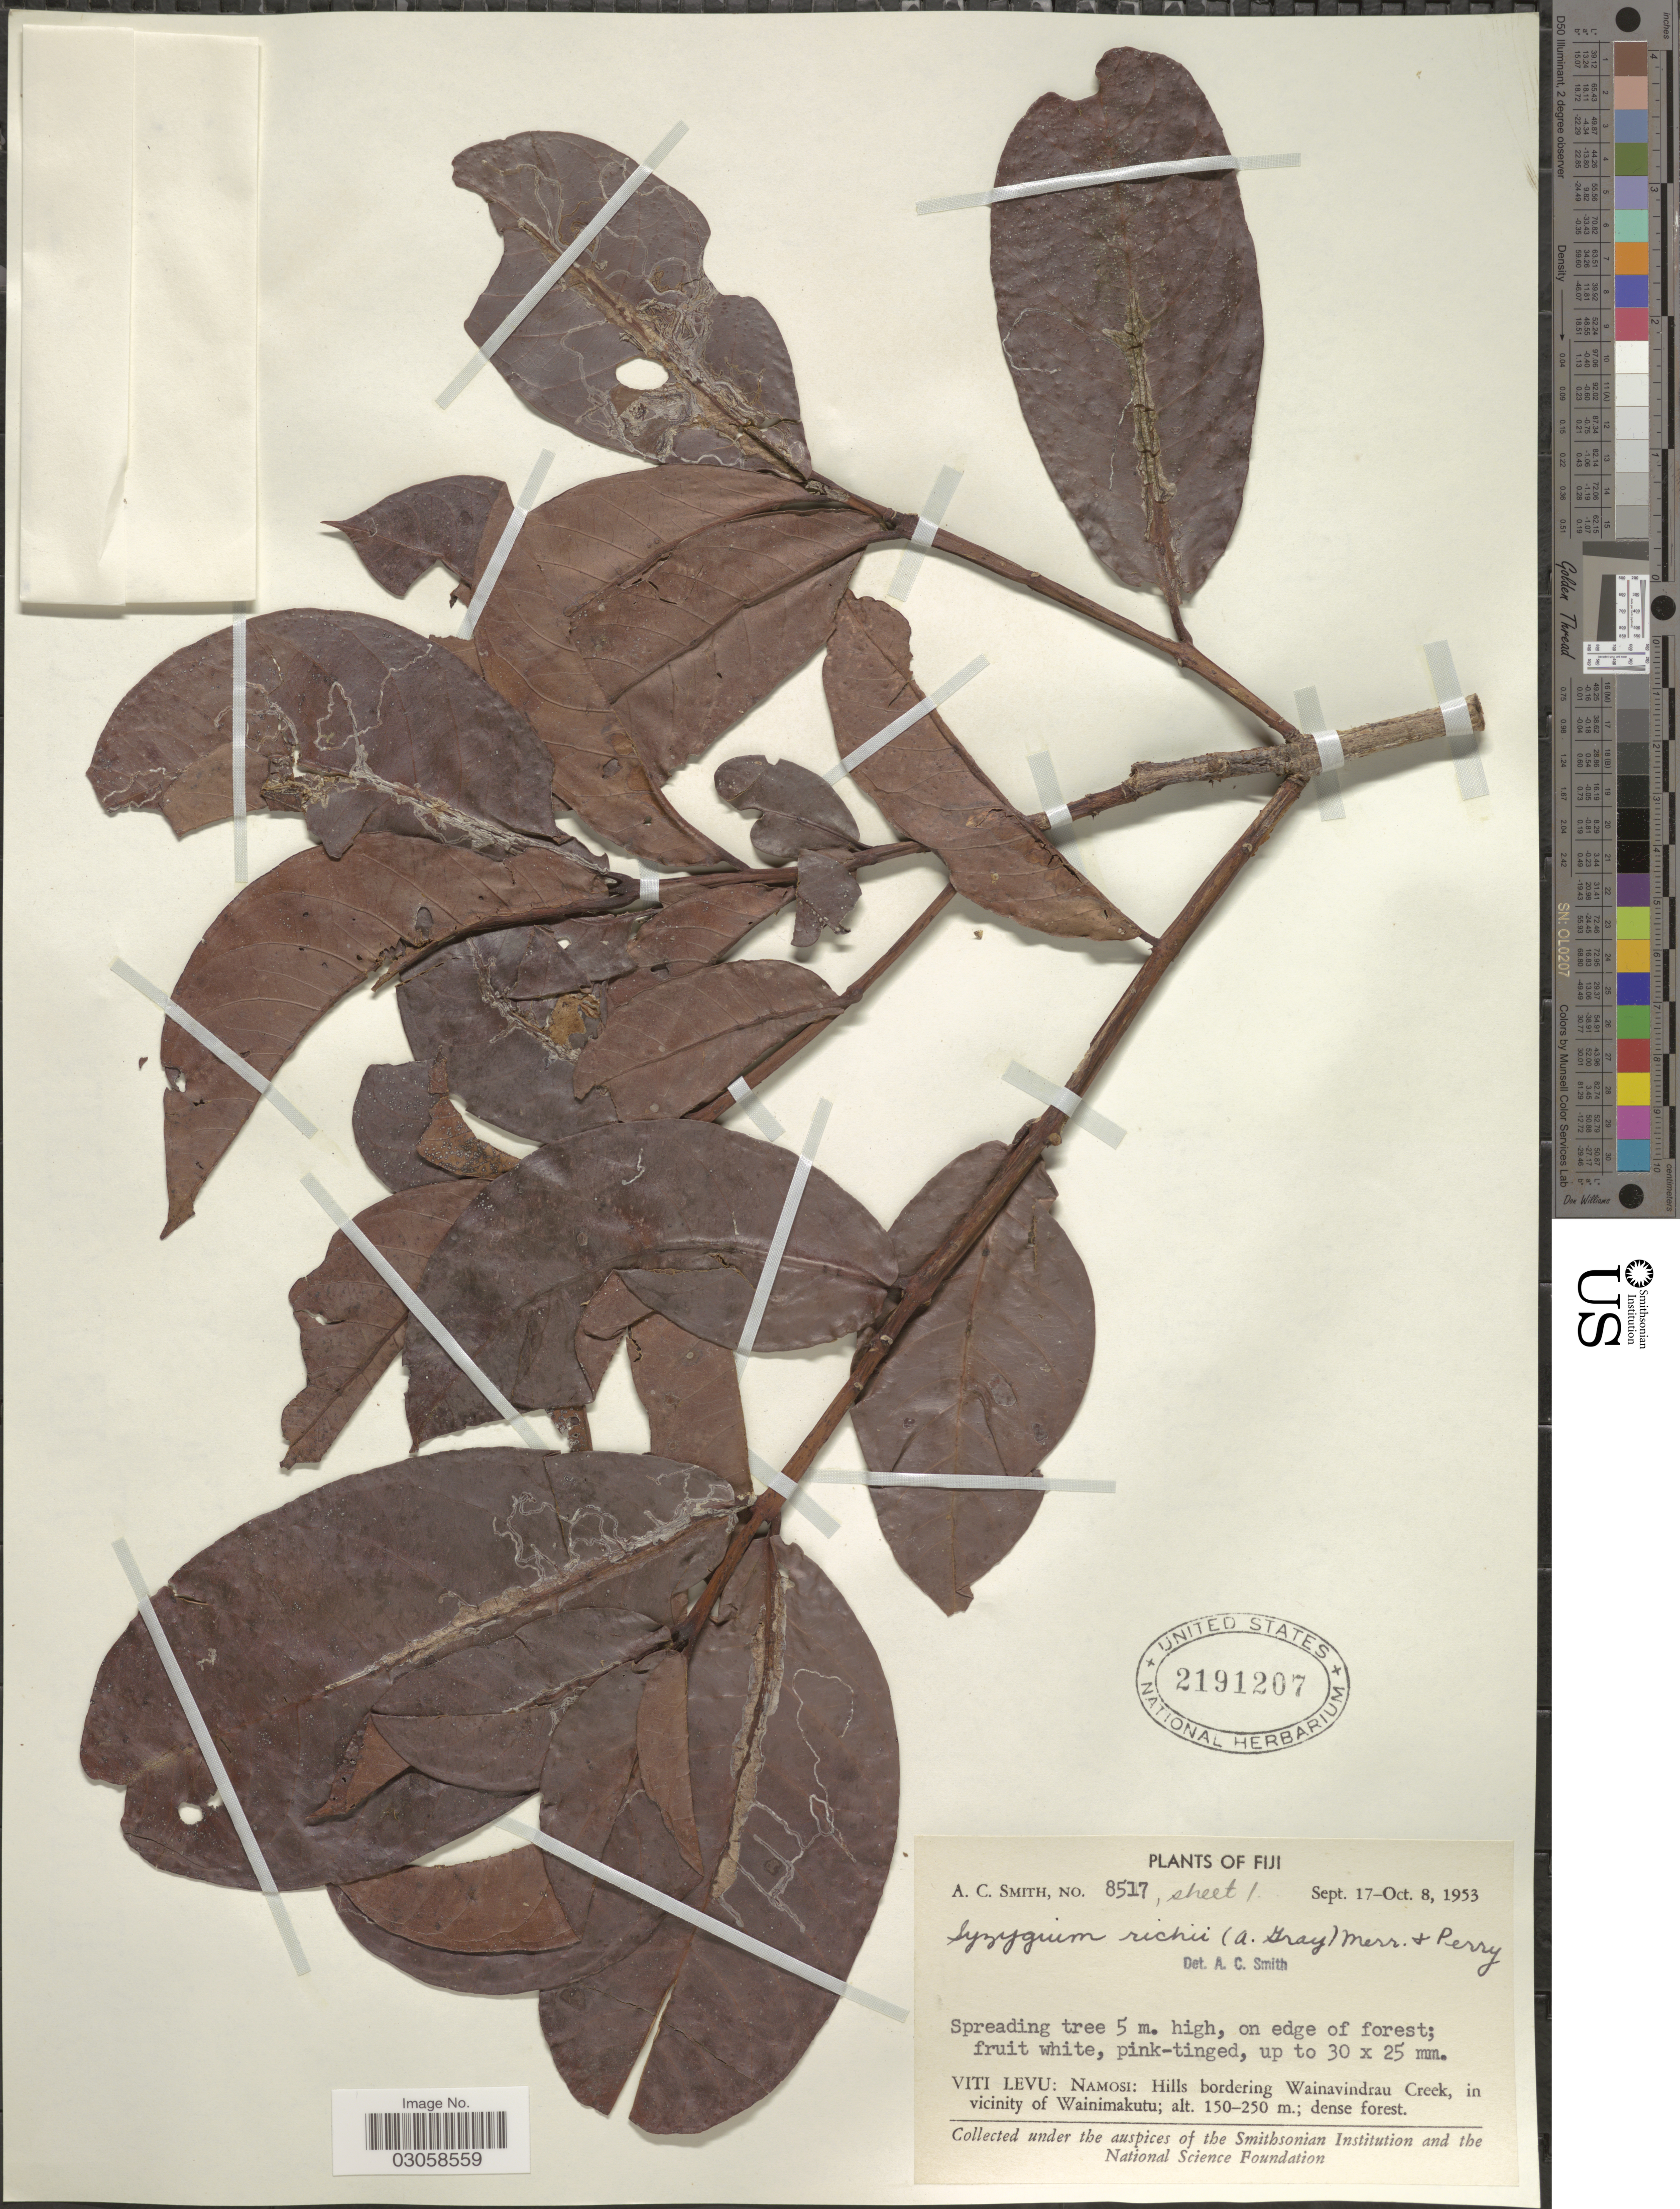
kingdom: Plantae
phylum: Tracheophyta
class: Magnoliopsida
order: Myrtales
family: Myrtaceae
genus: Syzygium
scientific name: Syzygium richii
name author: (A. Gray) Merr. & L.M. Perry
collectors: A. C. Smith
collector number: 8517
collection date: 1953-09-17/1953-10-08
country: Fiji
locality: Viti Levu: Namosi: Hills bordering Wainavindrau Creek, in vicinity of Wainimakutu.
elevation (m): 150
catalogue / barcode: US 2191207